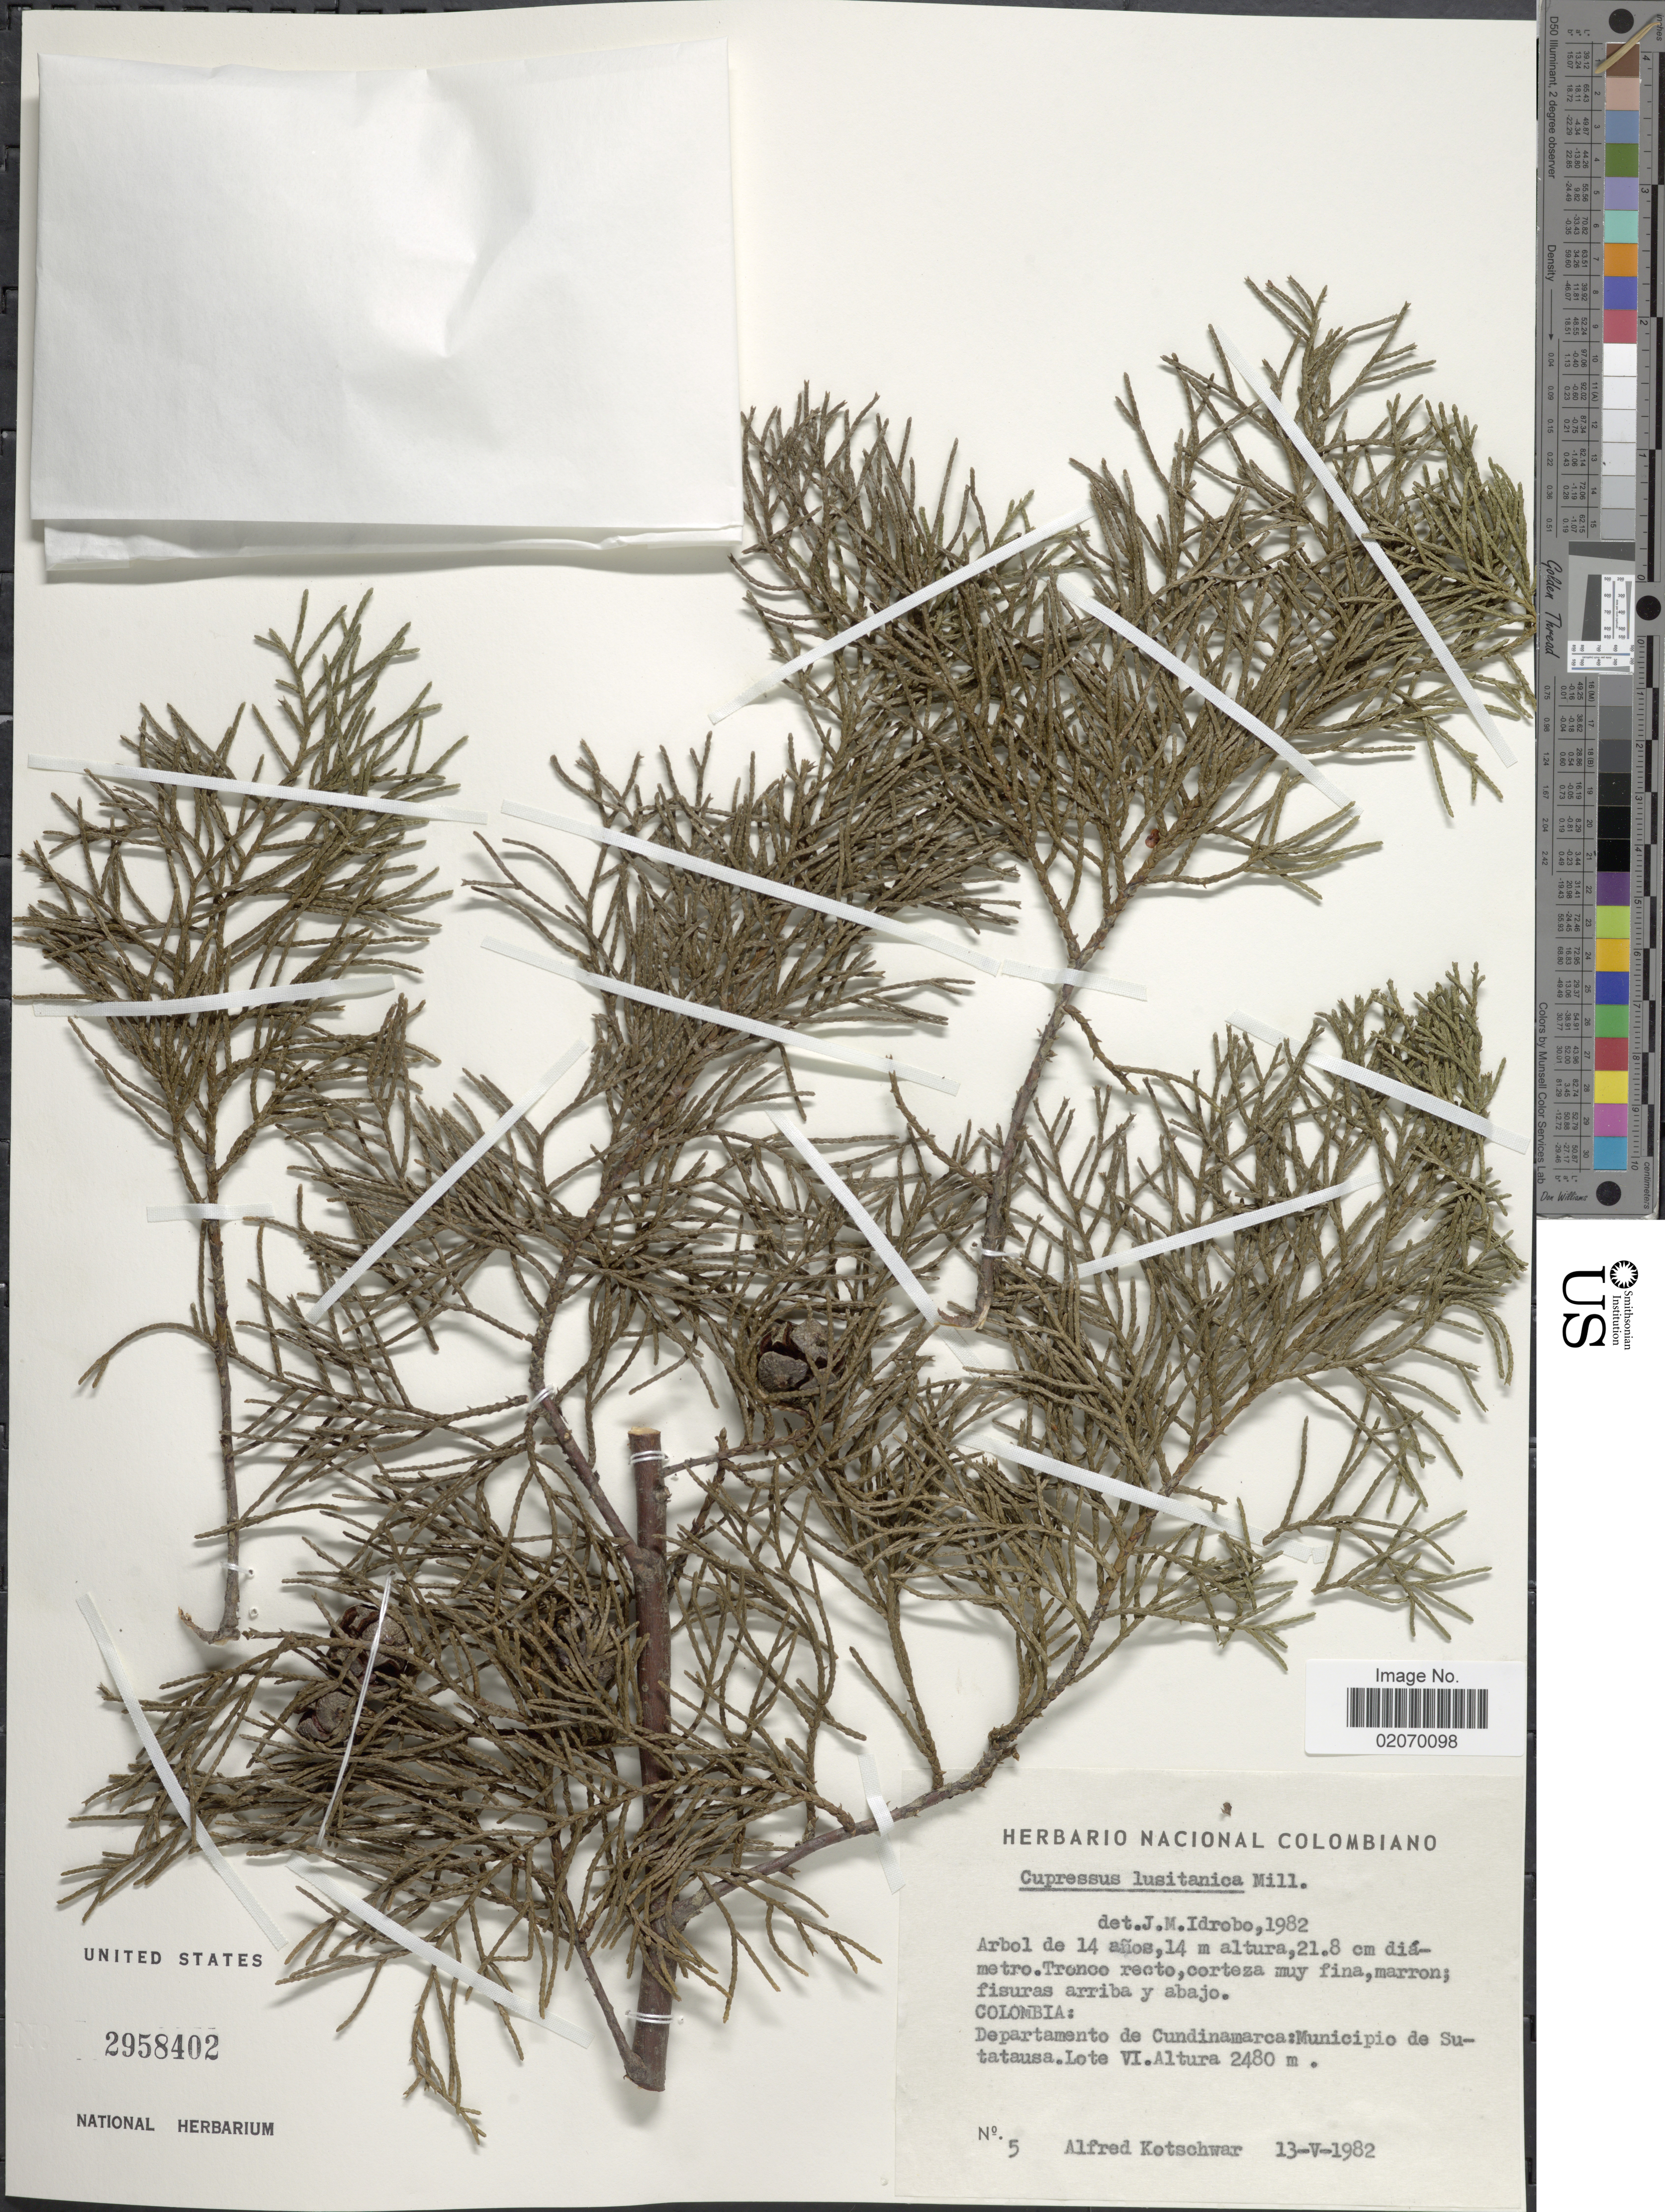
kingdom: Plantae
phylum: Tracheophyta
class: Pinopsida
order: Pinales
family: Cupressaceae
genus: Hesperocyparis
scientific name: Hesperocyparis lusitanica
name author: (Miller) Bartel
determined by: (US) Smithsonian Institution - National Museum of Natural History - Department of Botany (UNITED STATES)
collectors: A. Kotschwar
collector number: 5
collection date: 1982-05-13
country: Colombia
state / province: Cundinamarca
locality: Municipio de Sutatausa. Lote VI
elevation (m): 2480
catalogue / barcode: US 2958402